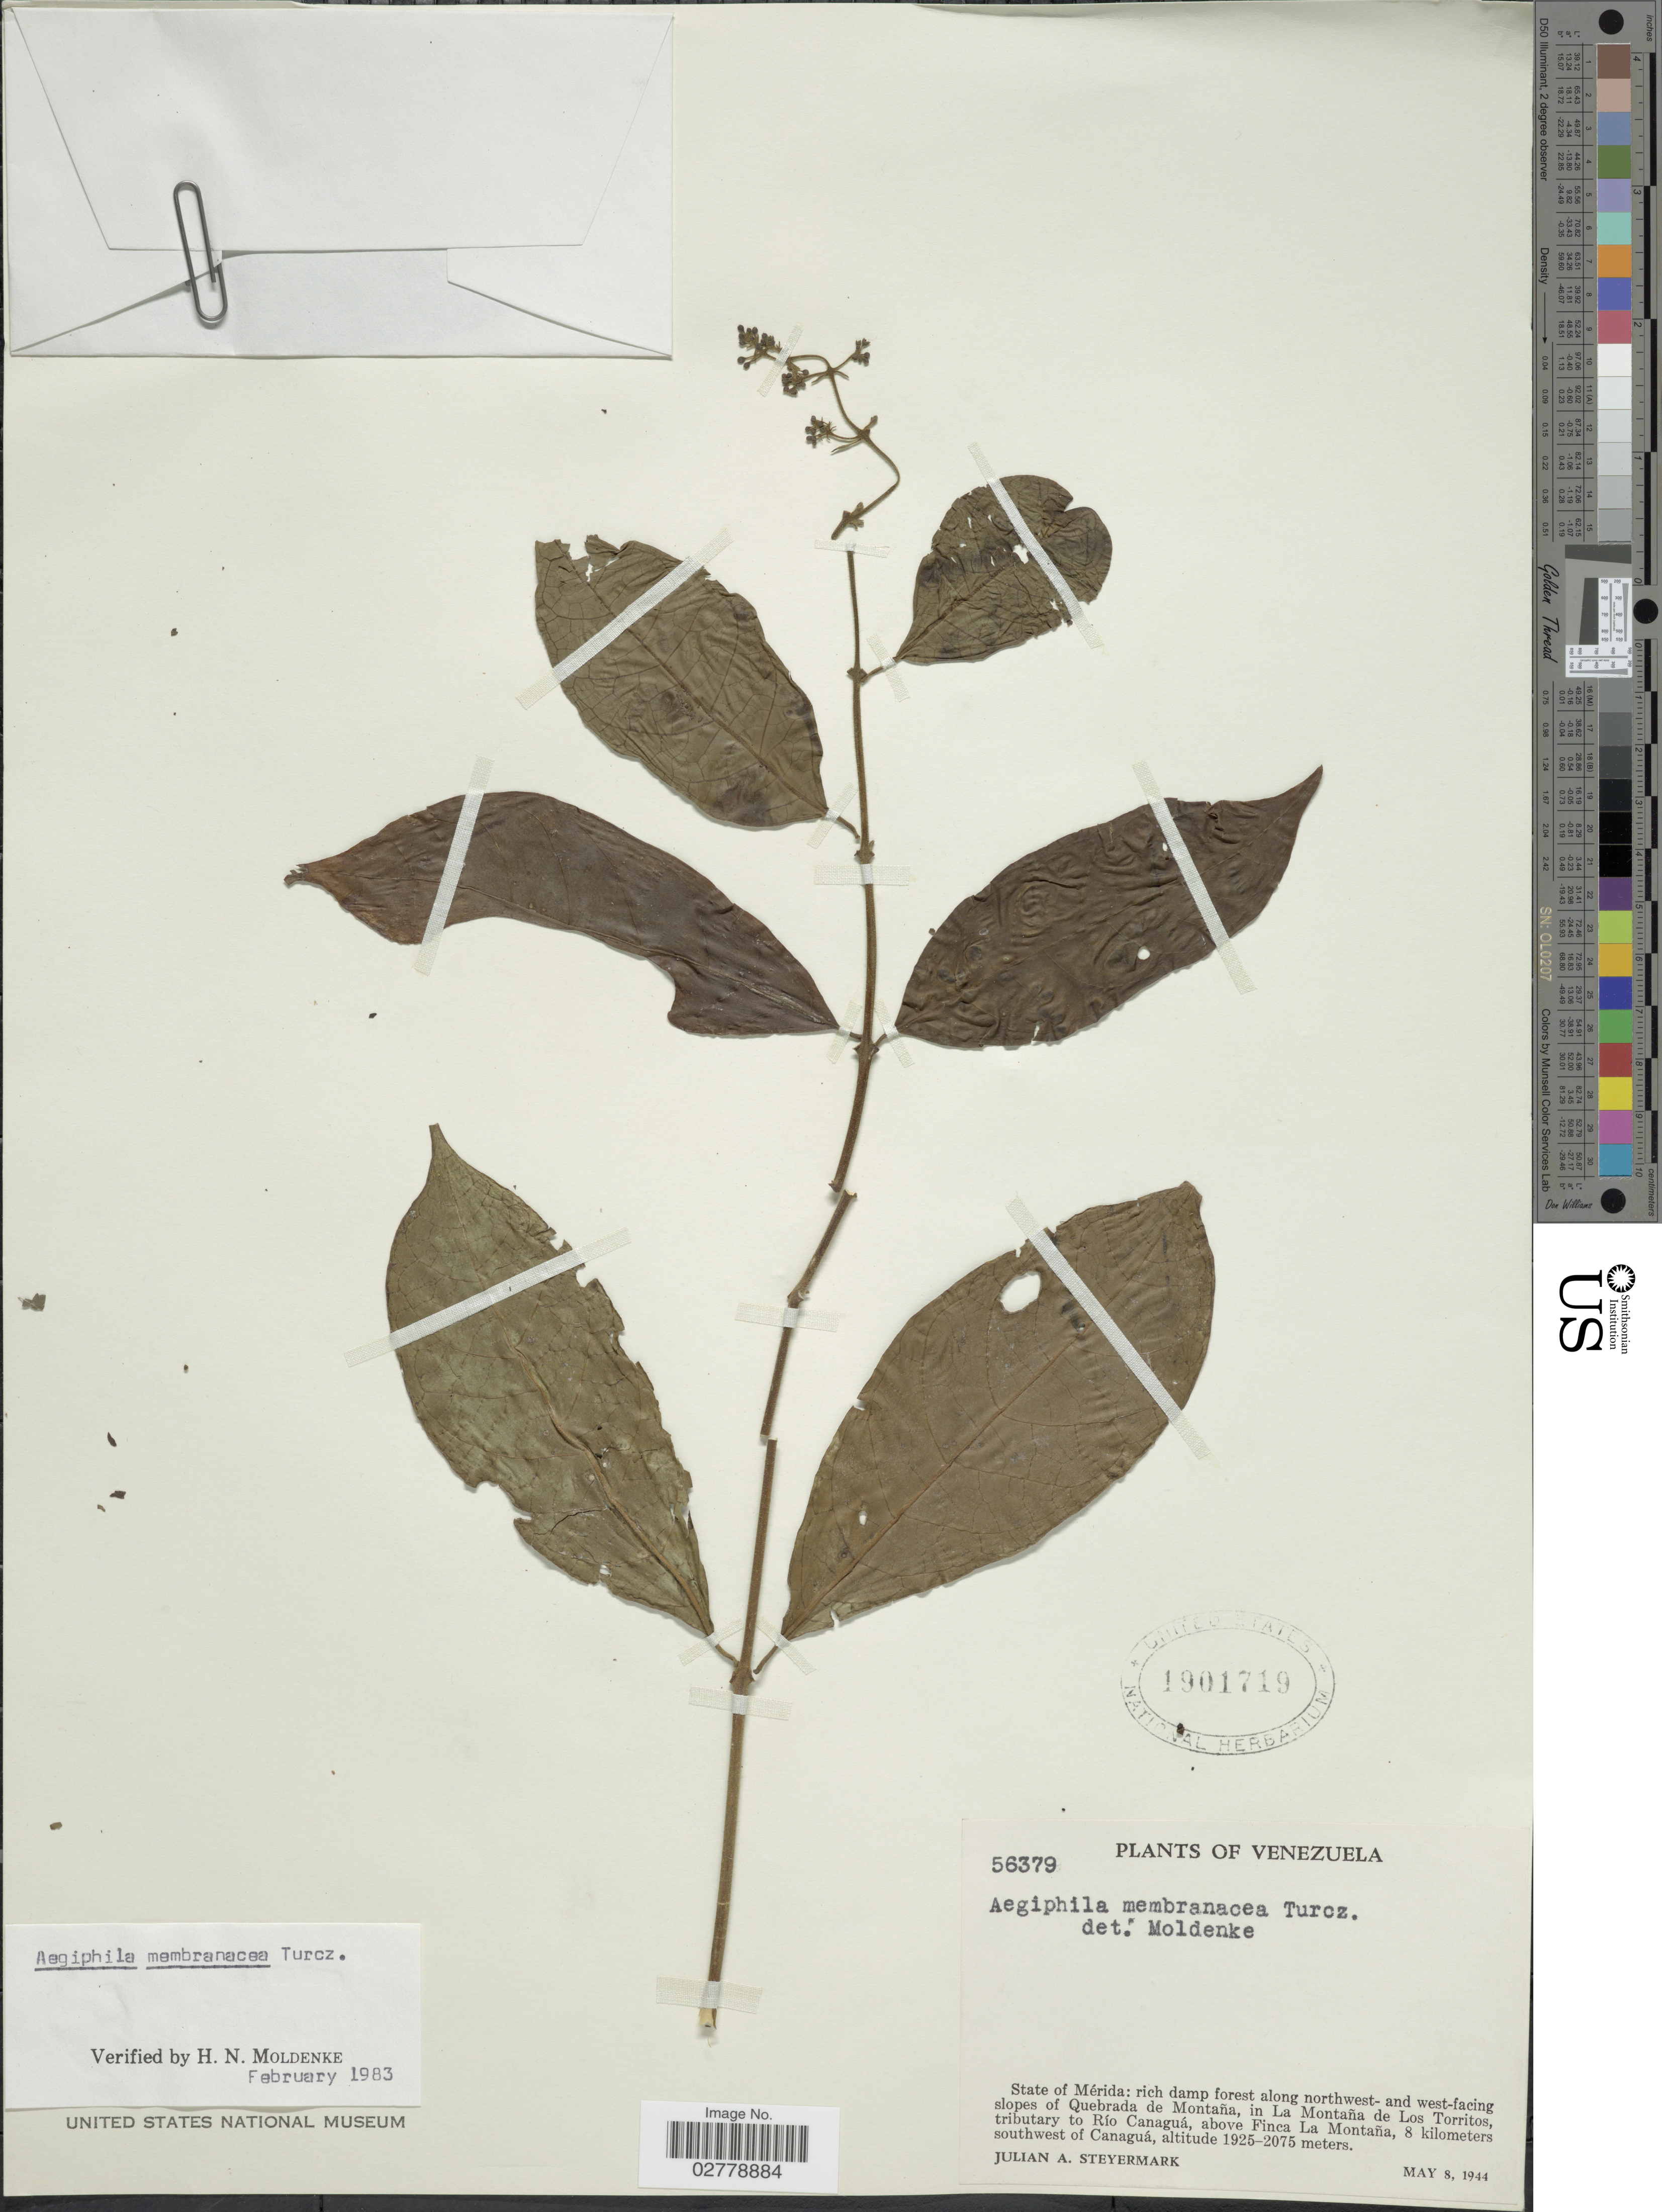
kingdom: Plantae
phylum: Tracheophyta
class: Magnoliopsida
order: Lamiales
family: Lamiaceae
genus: Aegiphila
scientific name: Aegiphila membranacea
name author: Ducke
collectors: J. Steyermark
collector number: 56379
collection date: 1944-05-08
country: Venezuela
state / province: Mérida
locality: Rich damp forest along northwest- and west-facing slopes of Quebrada de Montaña, in La Montaña de Los Torritos, tributary to Río Canaguá, above Finca La Montaña, 8 kilometers southwest of Canaguá.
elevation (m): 1925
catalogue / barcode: US 1901719